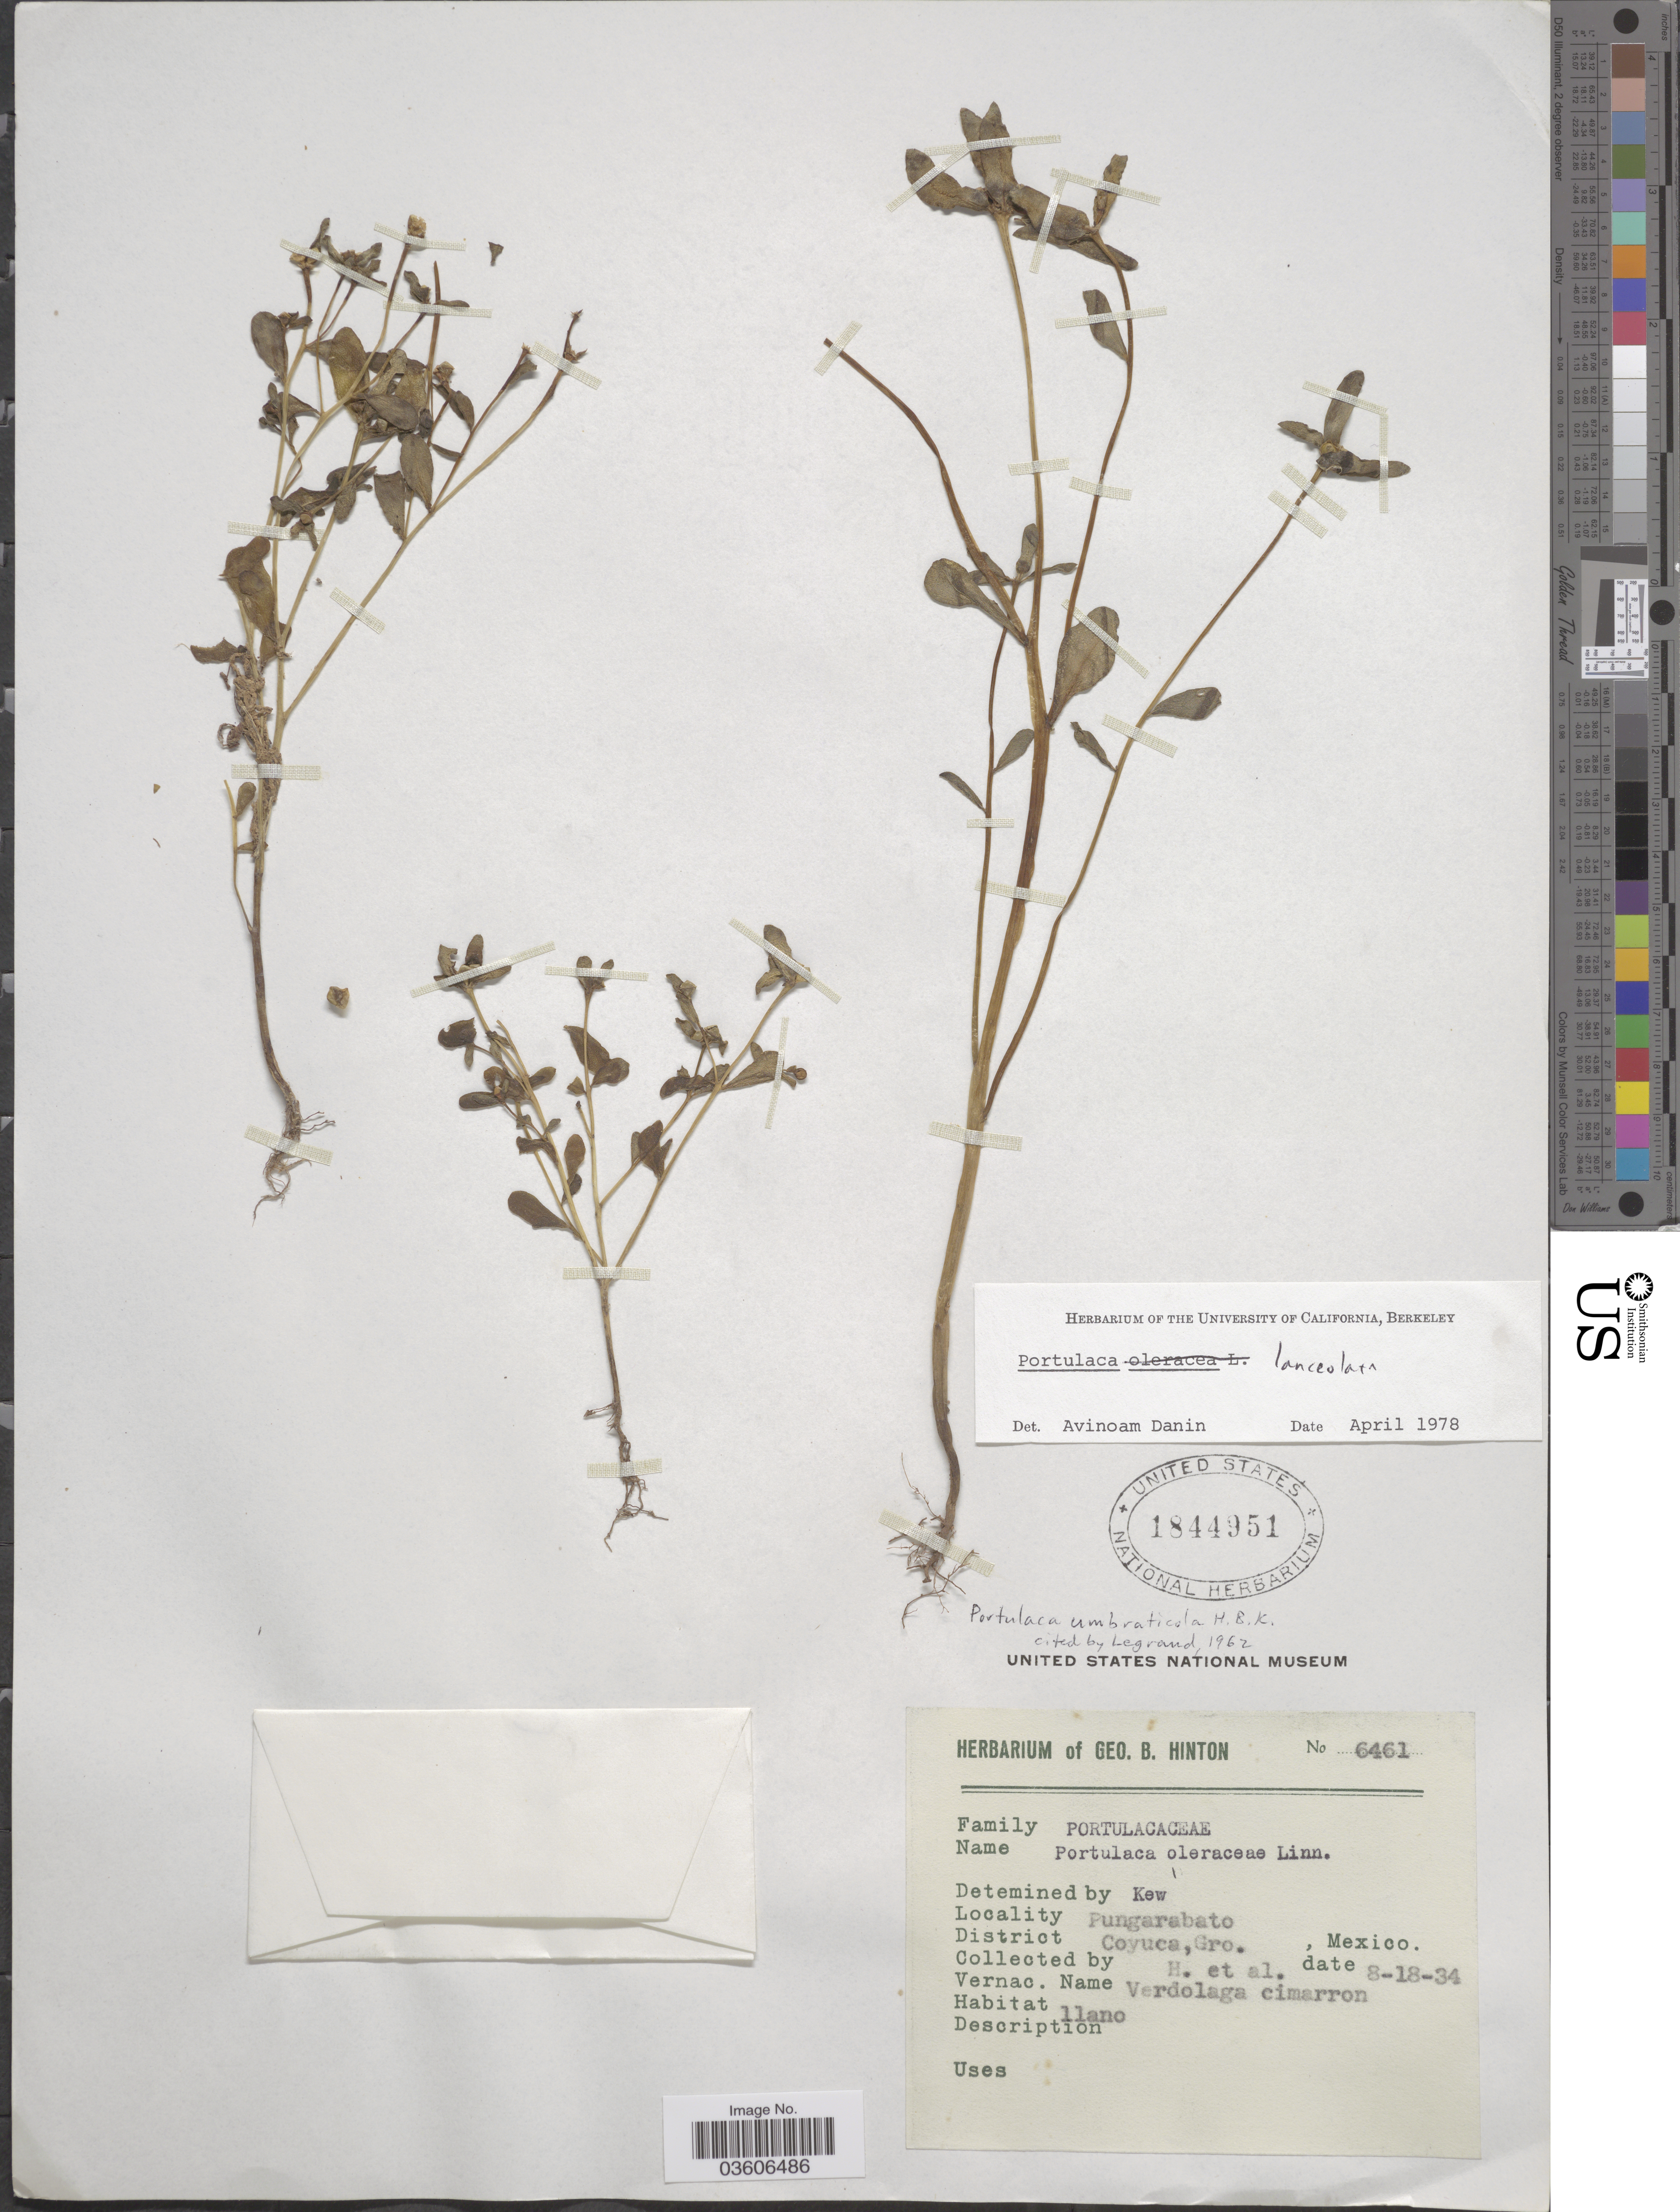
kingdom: Plantae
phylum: Tracheophyta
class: Magnoliopsida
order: Caryophyllales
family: Portulacaceae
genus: Portulaca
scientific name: Portulaca umbraticola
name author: Kunth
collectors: G. B. Hinton & et al.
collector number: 6461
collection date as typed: Transcribed d/m/y: 18/8/34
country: Mexico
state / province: Guerrero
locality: Pungarabato. District Coyuca.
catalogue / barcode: US 1844951